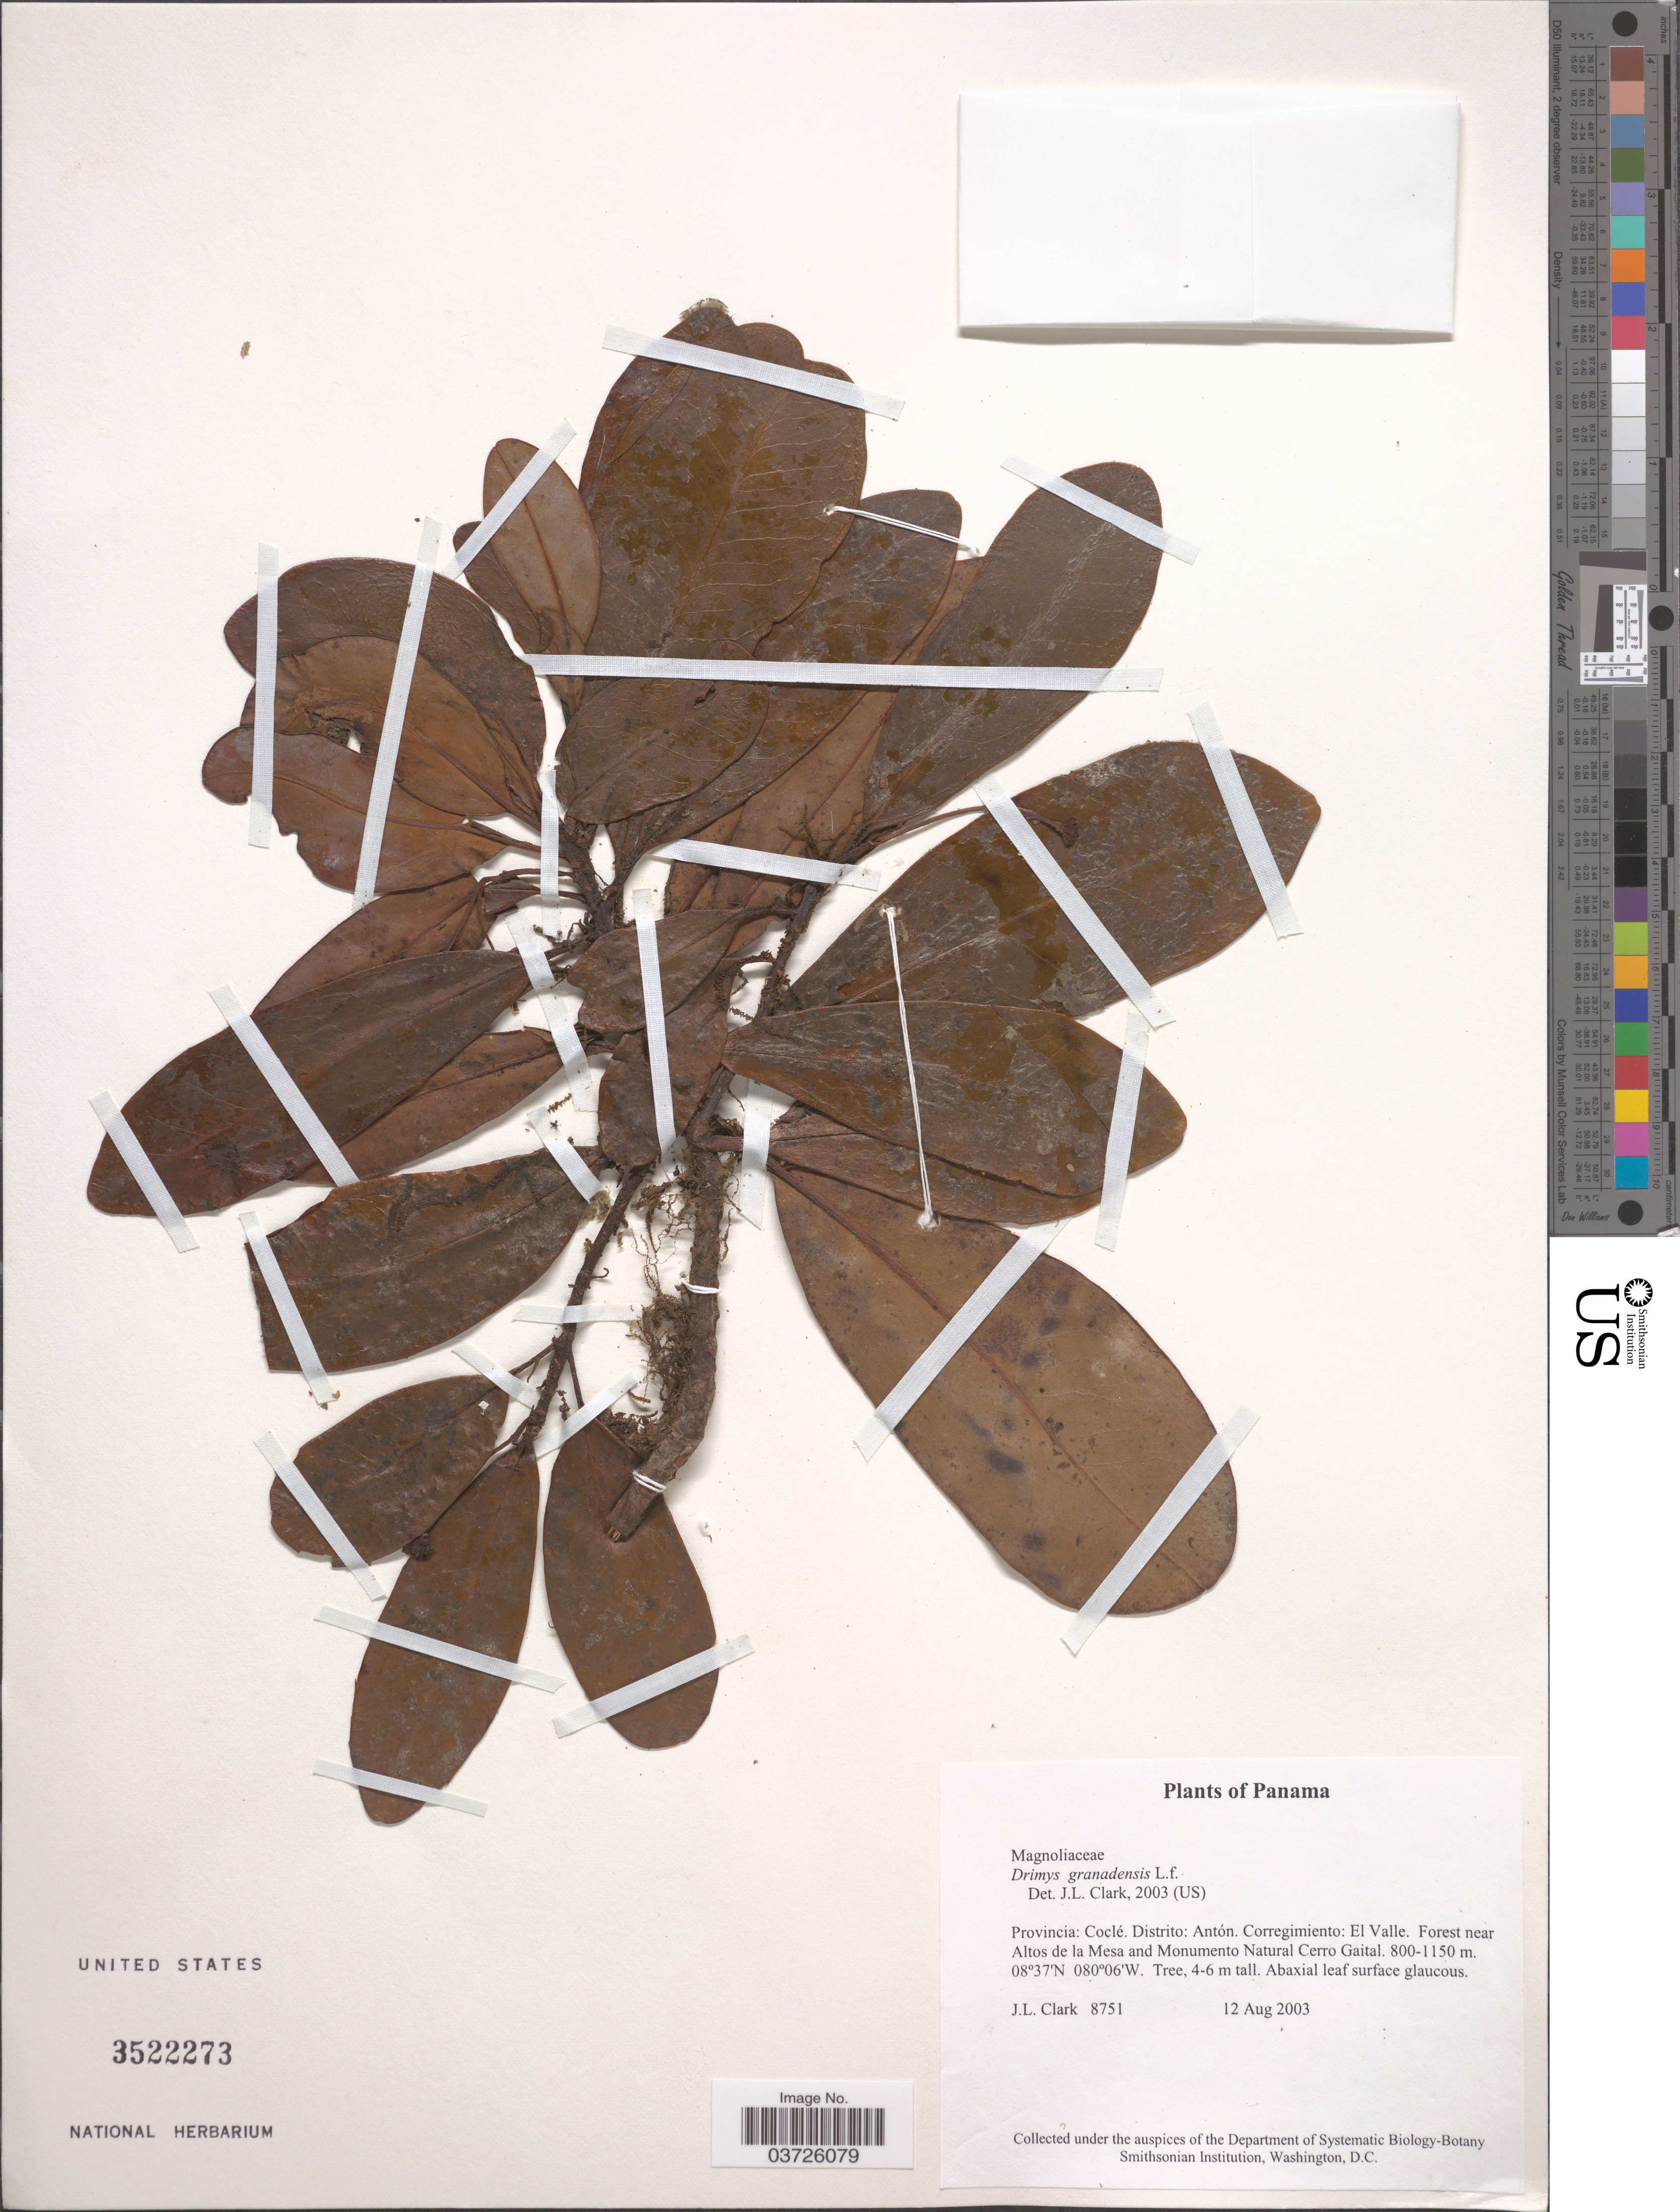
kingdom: Plantae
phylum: Tracheophyta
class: Magnoliopsida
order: Canellales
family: Winteraceae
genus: Drimys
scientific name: Drimys granadensis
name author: L. f.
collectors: J. L. Clark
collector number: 8751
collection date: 2003-08-12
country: Panama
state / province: Cocle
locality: Distrito: Antón. Corregimiento: El Valle. Forest near Altos de la Mesa and Monumento Natural Cerro Gaital.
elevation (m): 800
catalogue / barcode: US 3522273